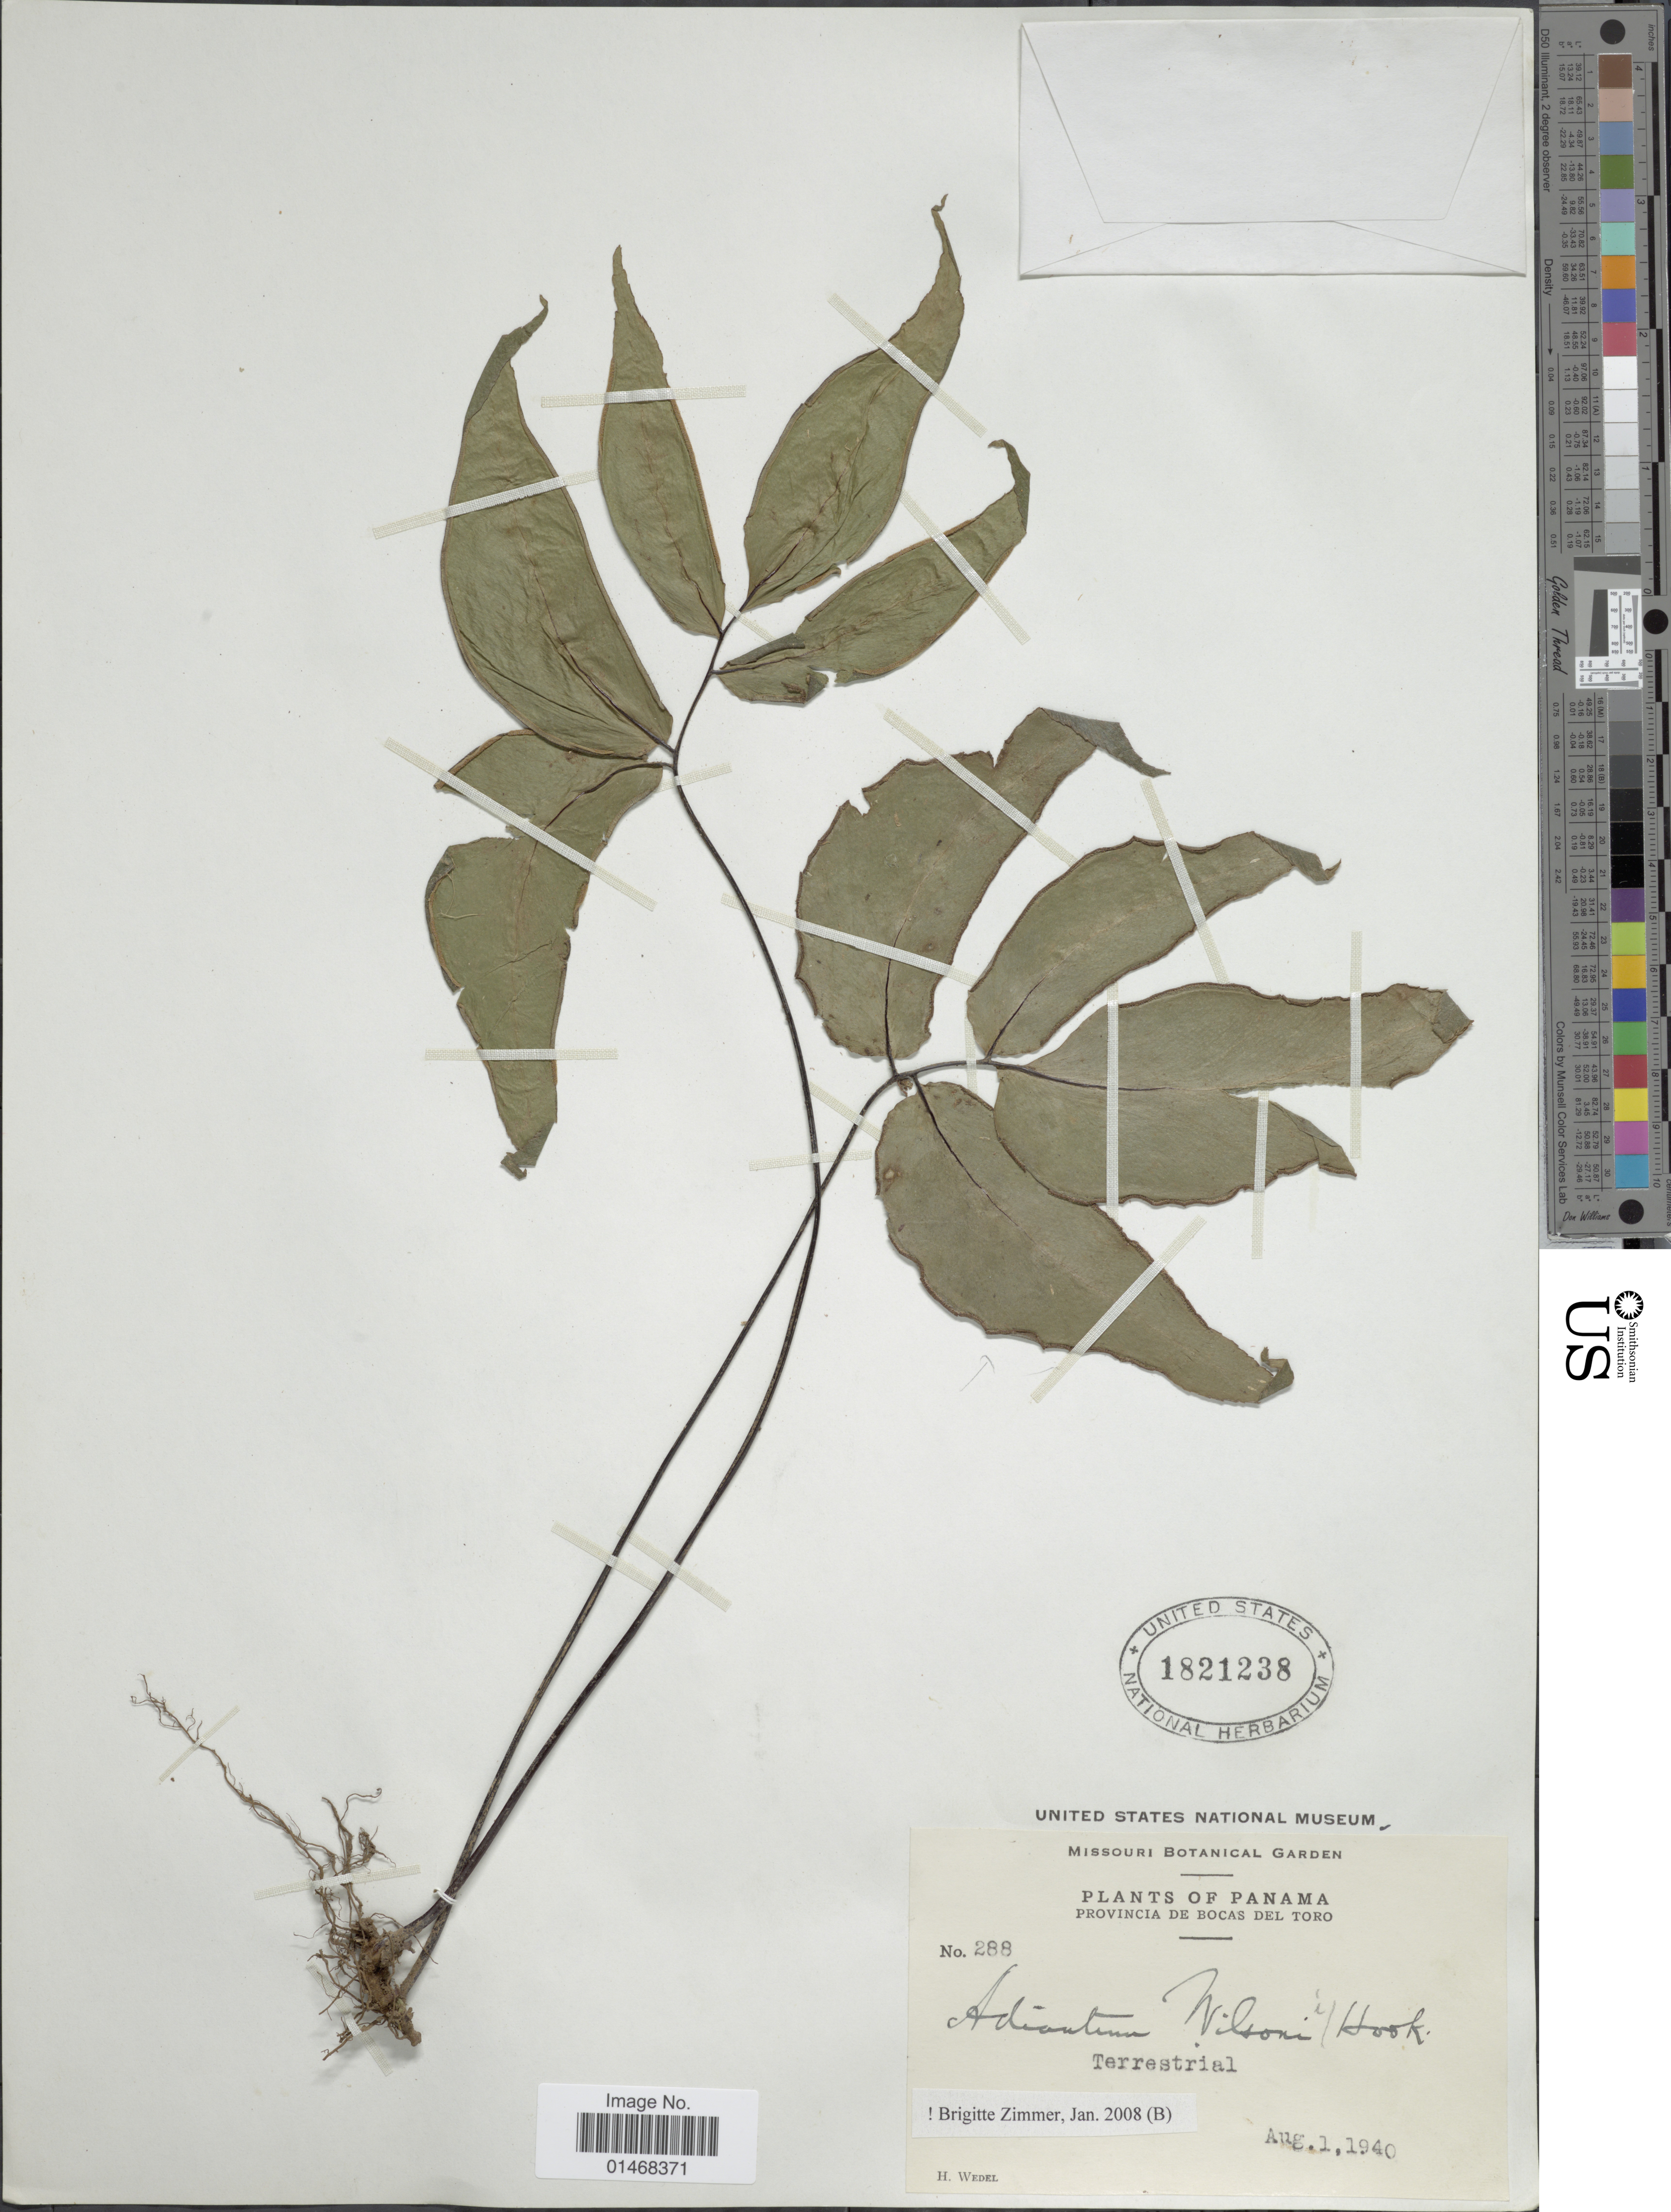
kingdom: Plantae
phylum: Tracheophyta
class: Polypodiopsida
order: Polypodiales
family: Pteridaceae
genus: Adiantum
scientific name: Adiantum wilsonii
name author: Hook.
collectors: H. von Wedel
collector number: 288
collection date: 1940-08-01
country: Panama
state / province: Bocas del Toro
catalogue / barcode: US 1821238